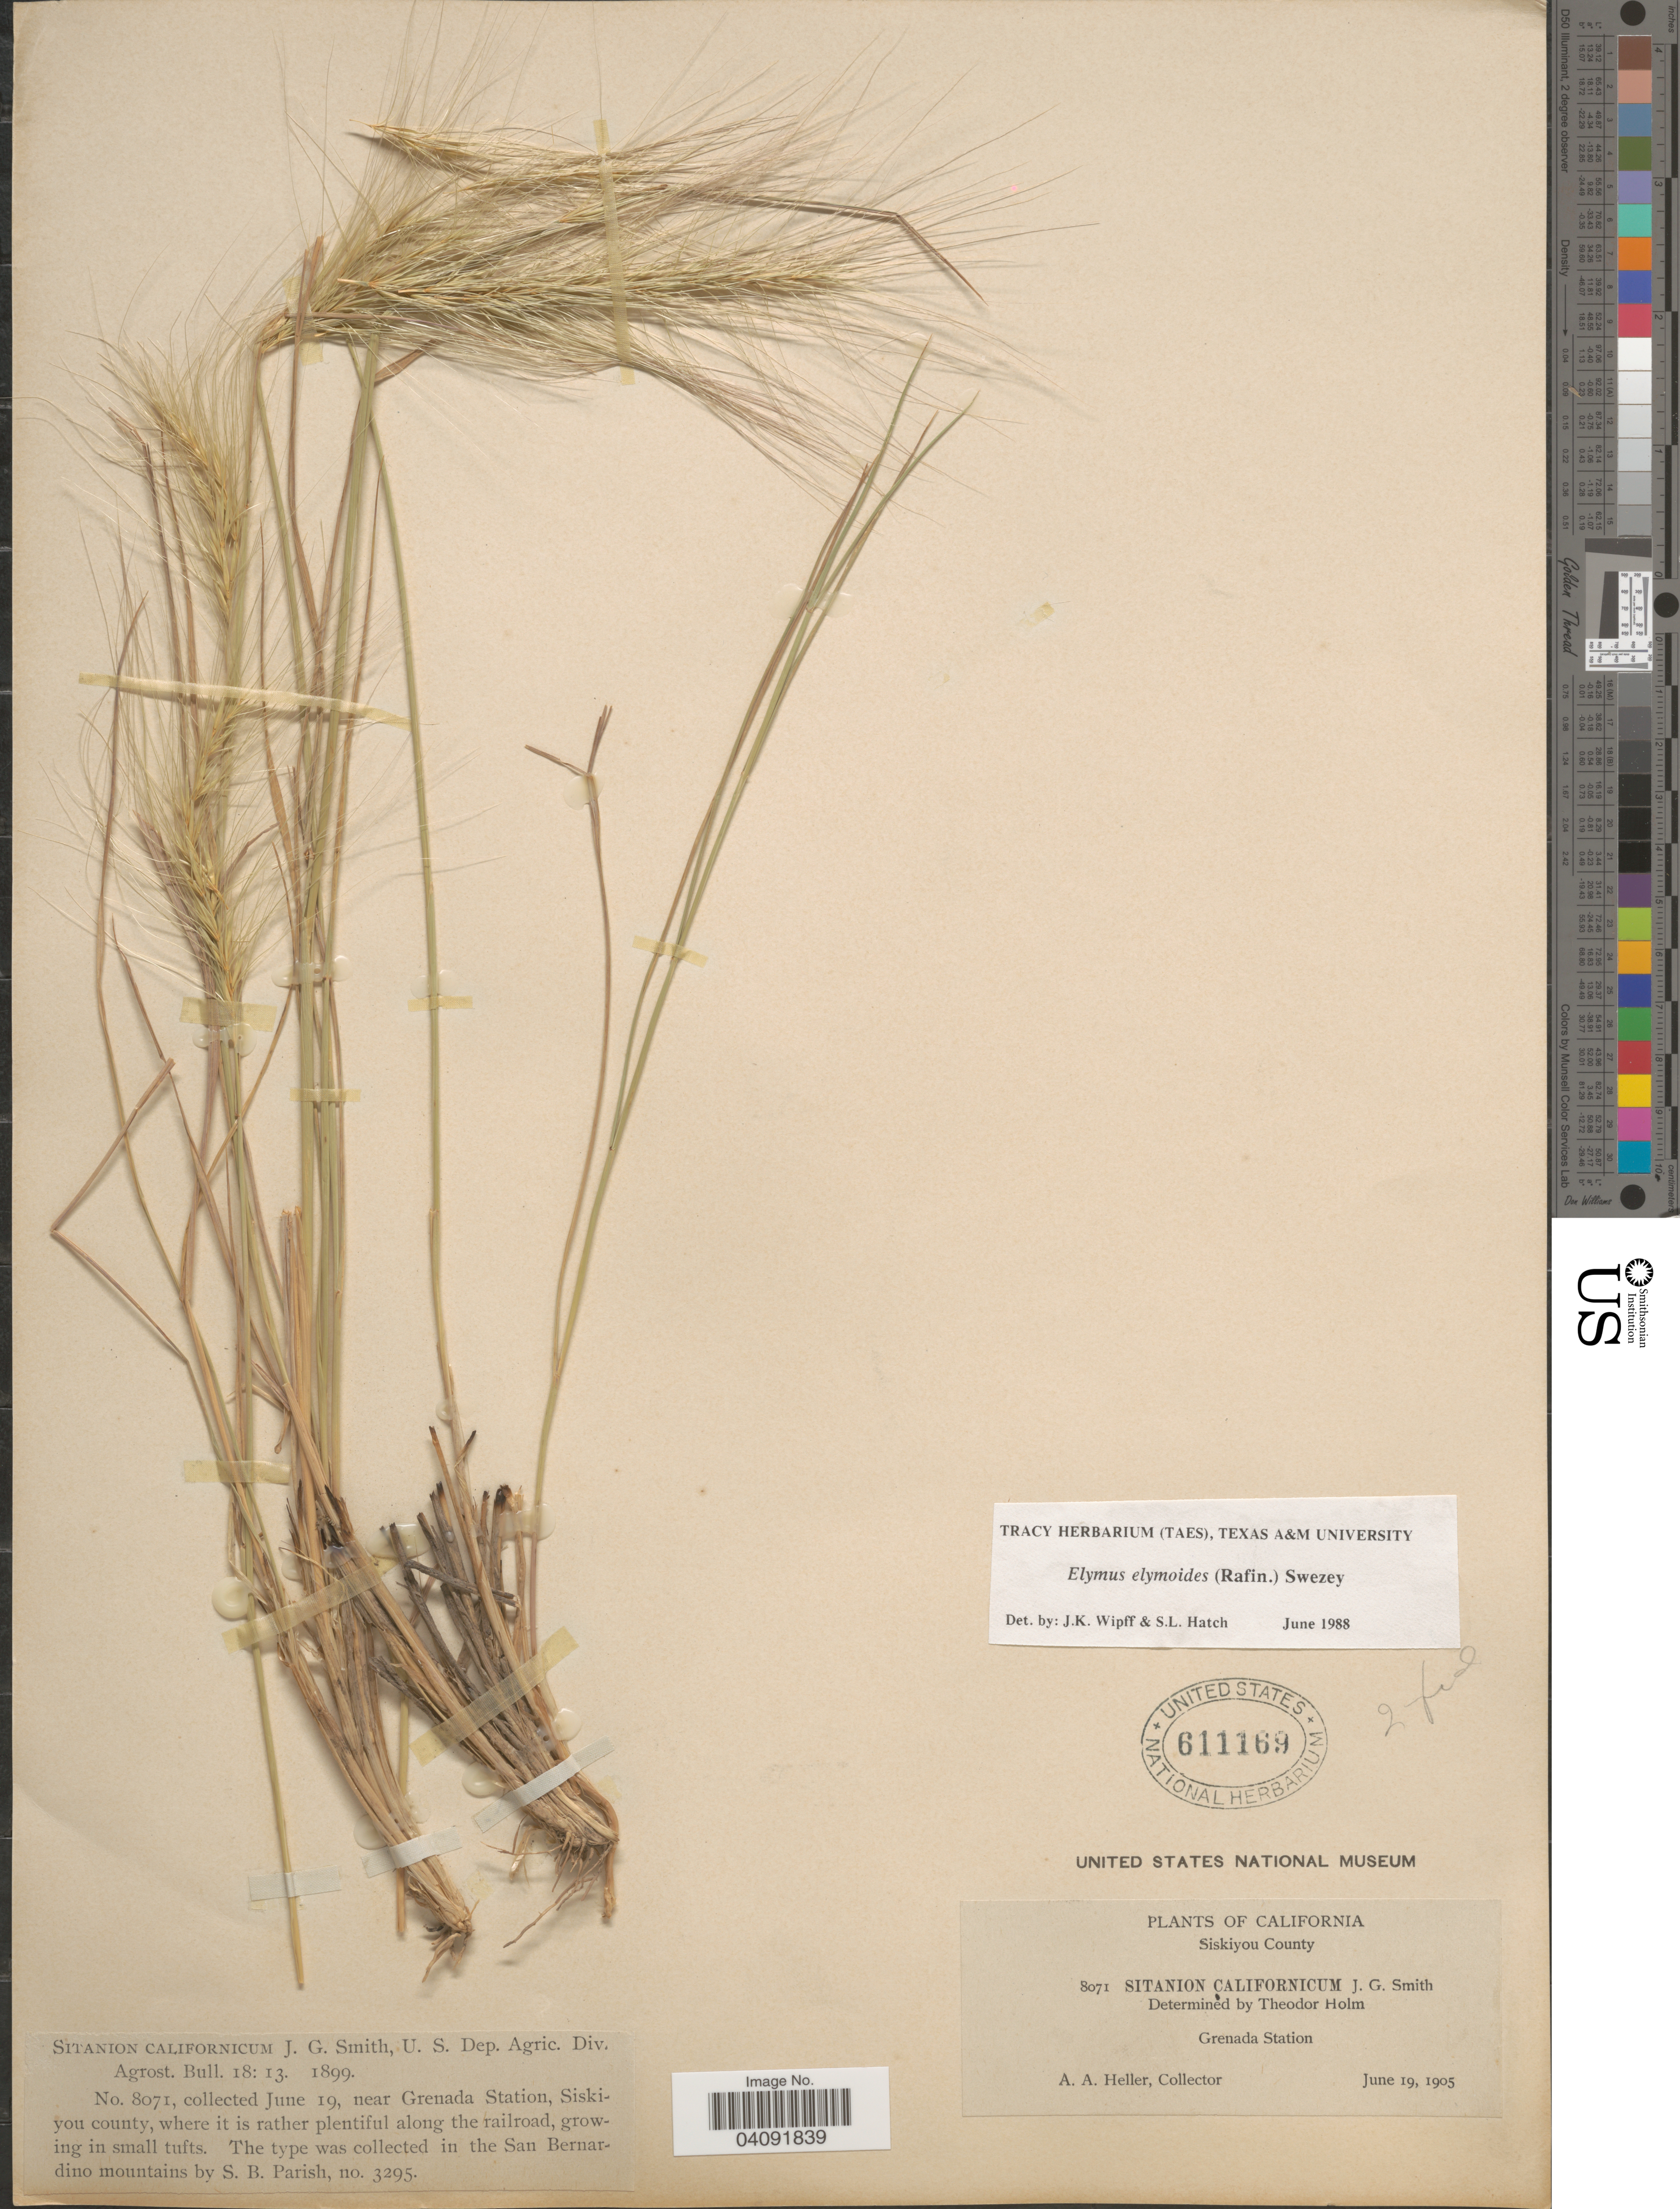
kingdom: Plantae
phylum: Tracheophyta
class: Liliopsida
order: Poales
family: Poaceae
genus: Elymus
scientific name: Elymus elymoides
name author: (Raf.) Swezey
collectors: A. A. Heller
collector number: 8071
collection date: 1905-06-19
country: United States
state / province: California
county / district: Siskiyou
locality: Siskiyou County. Grenada Station. Near Grenada Station, Siskiyou county, where it is rather plentiful along the railroad.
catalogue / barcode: US 611169